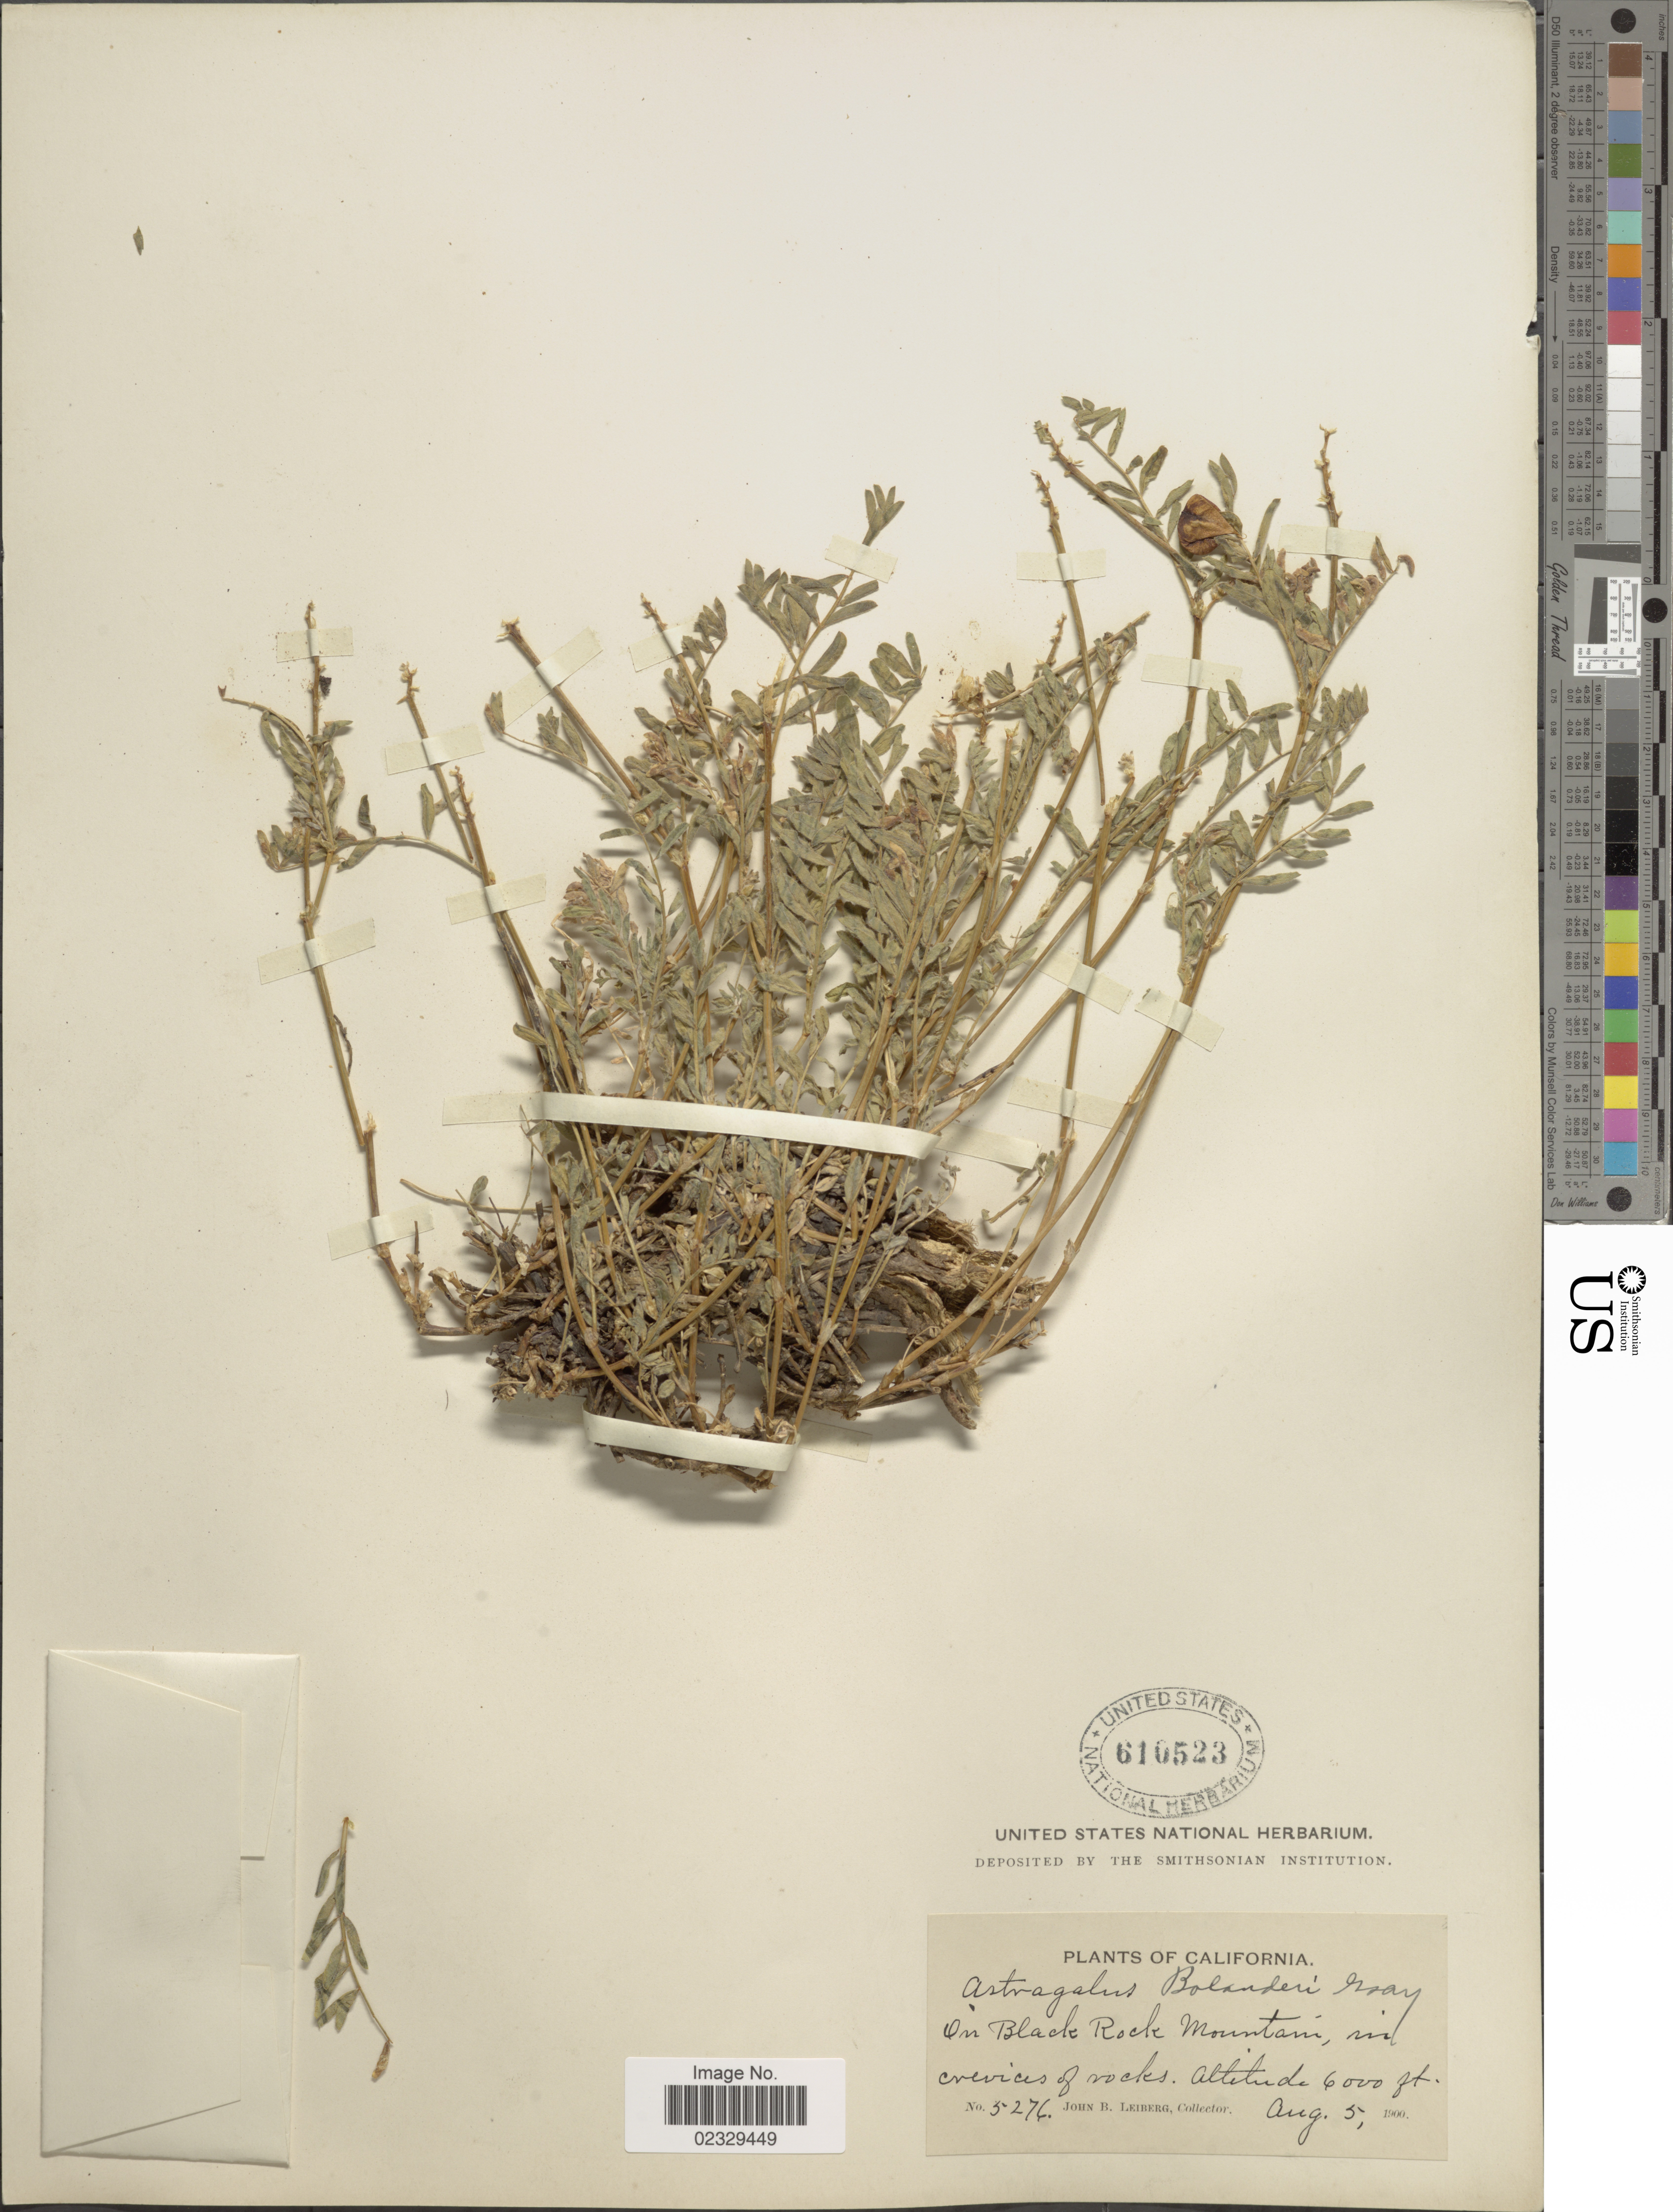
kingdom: Plantae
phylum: Tracheophyta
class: Magnoliopsida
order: Fabales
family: Fabaceae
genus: Astragalus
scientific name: Astragalus bolanderi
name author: A. Gray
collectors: J. B. Leiberg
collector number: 5276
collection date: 1900-08-05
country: United States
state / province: California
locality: On Black Rock Mountain, in crevices of rocks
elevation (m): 1829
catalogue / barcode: US 610523